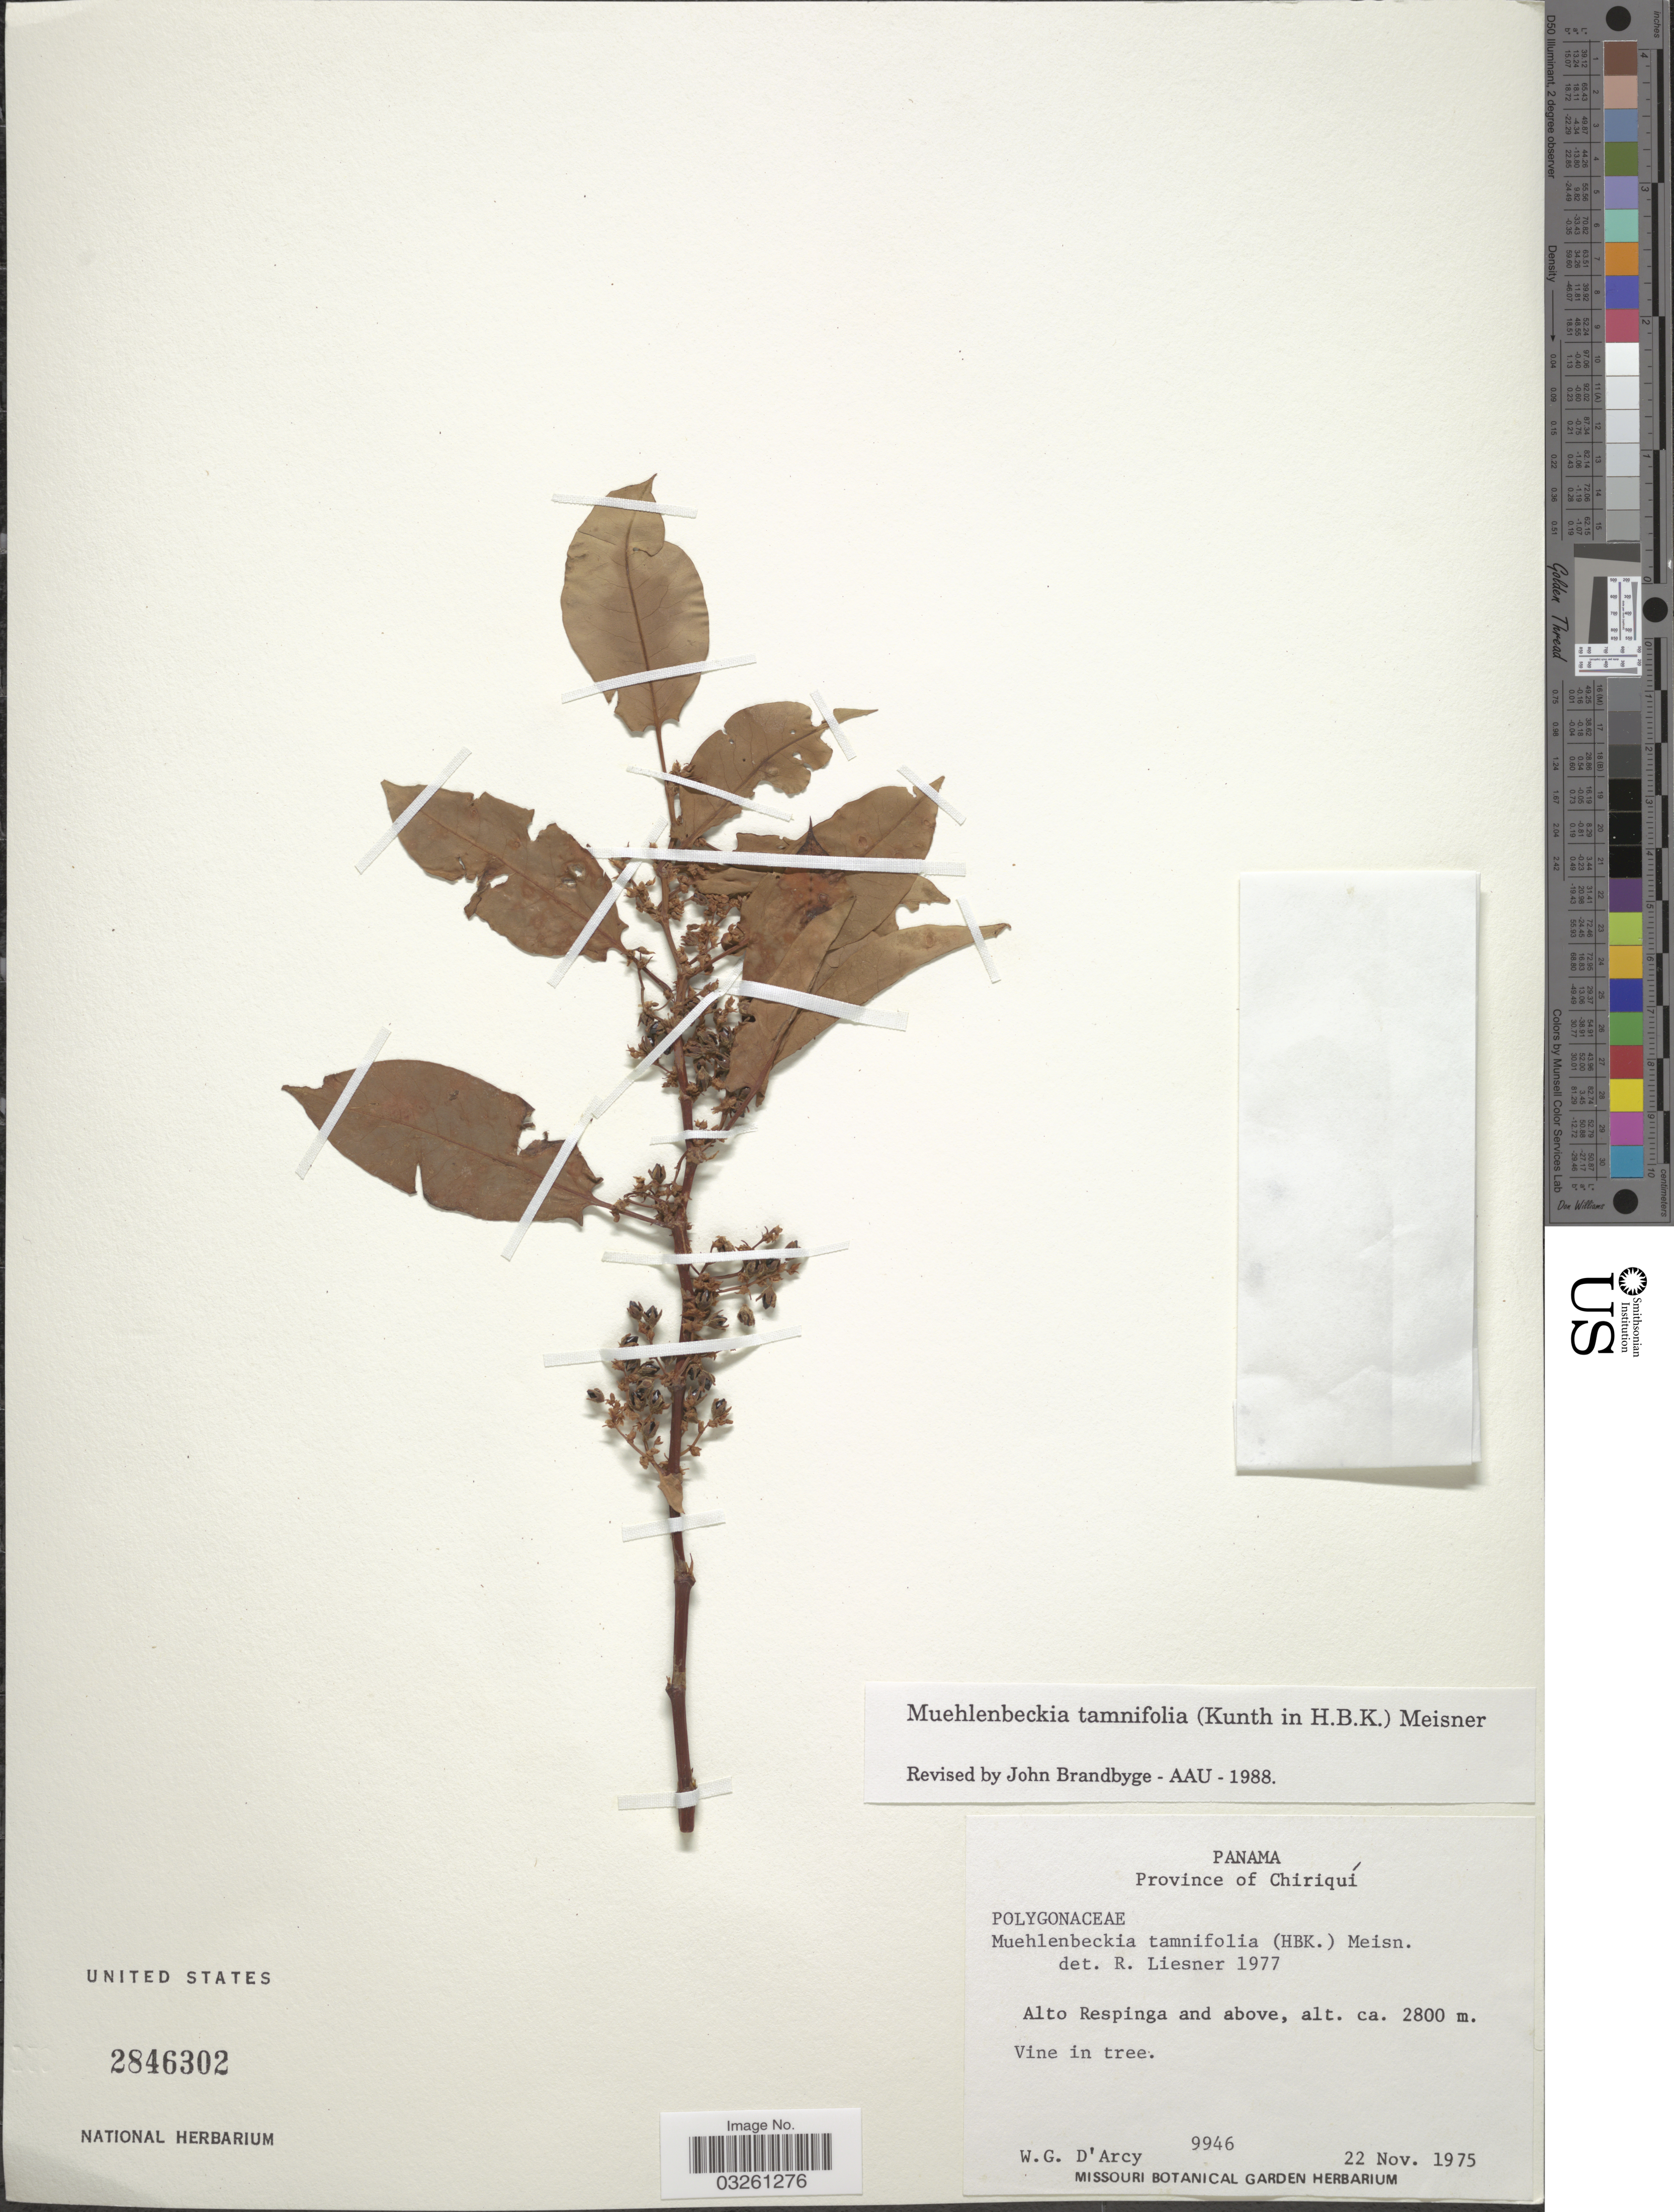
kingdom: Plantae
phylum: Tracheophyta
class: Magnoliopsida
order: Caryophyllales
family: Polygonaceae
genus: Muehlenbeckia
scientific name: Muehlenbeckia tamnifolia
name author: (Kunth) Meisn.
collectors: W. G. D'Arcy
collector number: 9946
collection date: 1975-11-22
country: Panama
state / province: Chiriqui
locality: Alto Respinga and above.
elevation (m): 2800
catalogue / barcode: US 2846302